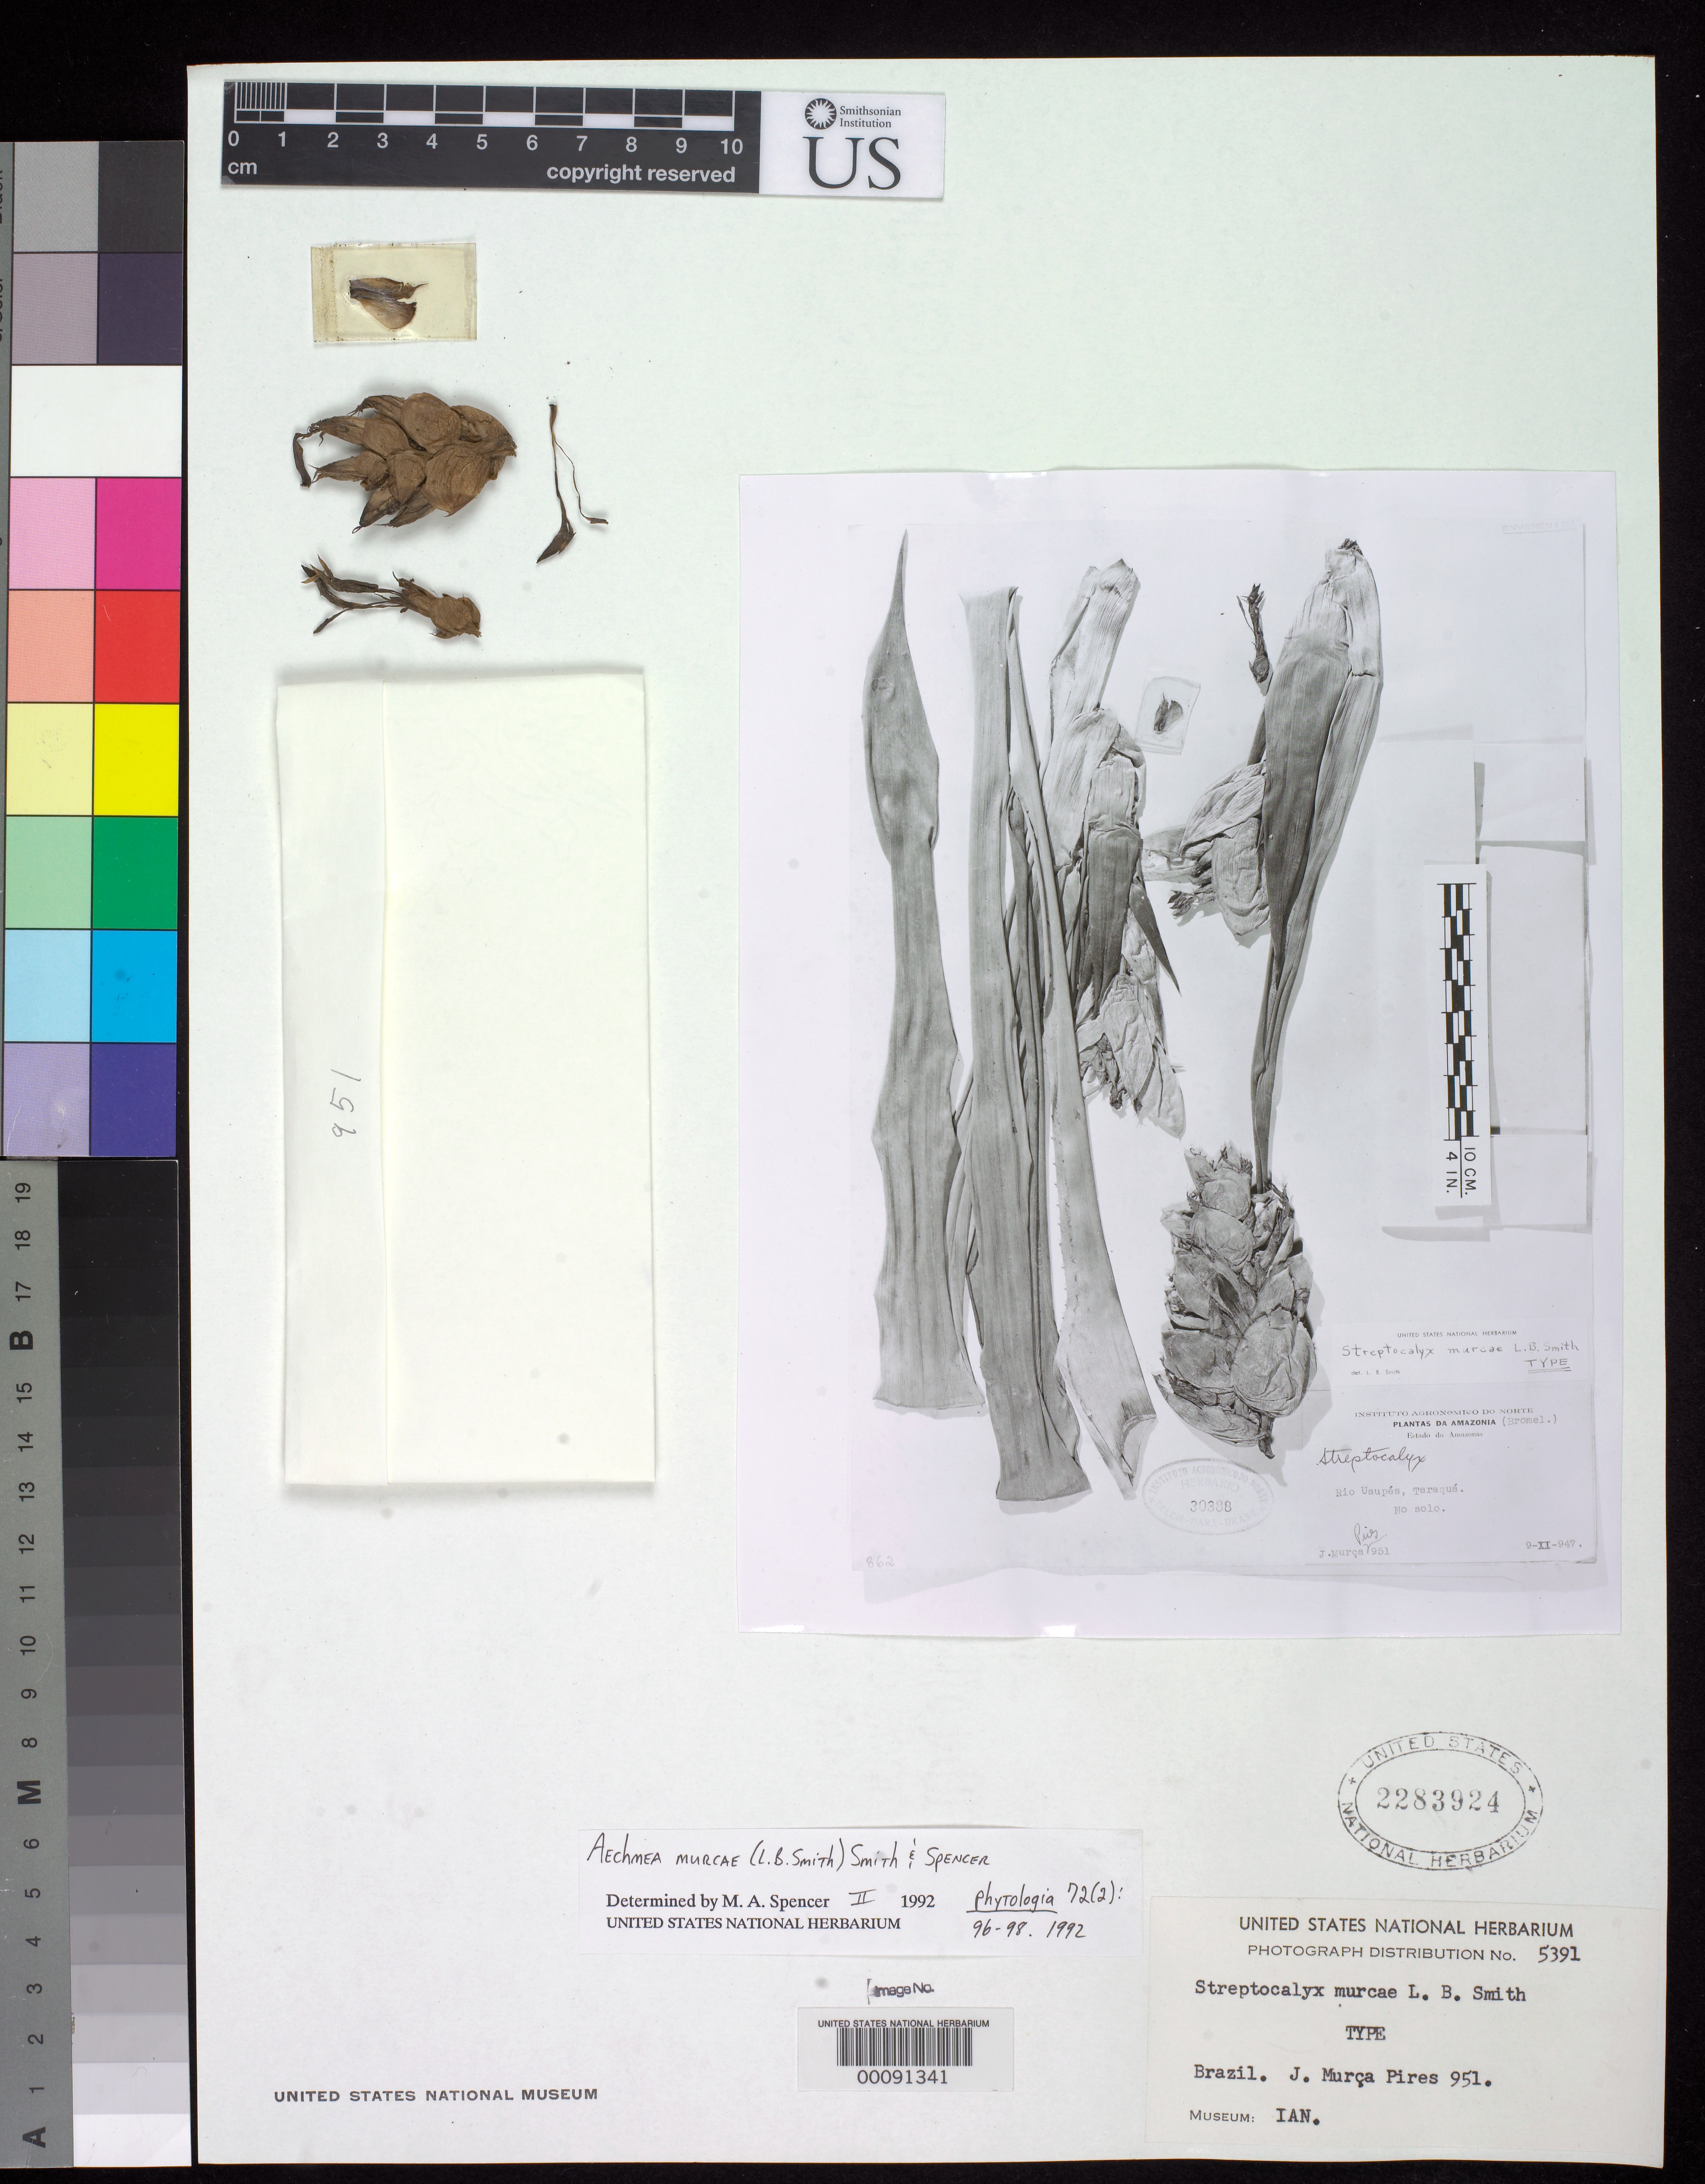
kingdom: Plantae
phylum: Tracheophyta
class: Liliopsida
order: Poales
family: Bromeliaceae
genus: Streptocalyx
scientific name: Streptocalyx murcae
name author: L.B. Sm.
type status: Type Fragment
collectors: J. M. Pires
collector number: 951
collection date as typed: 09 Nov 1947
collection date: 1947-11-09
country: Brazil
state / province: Amazonas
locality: Rio Vaupes, Taraqua.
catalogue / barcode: US 2283924